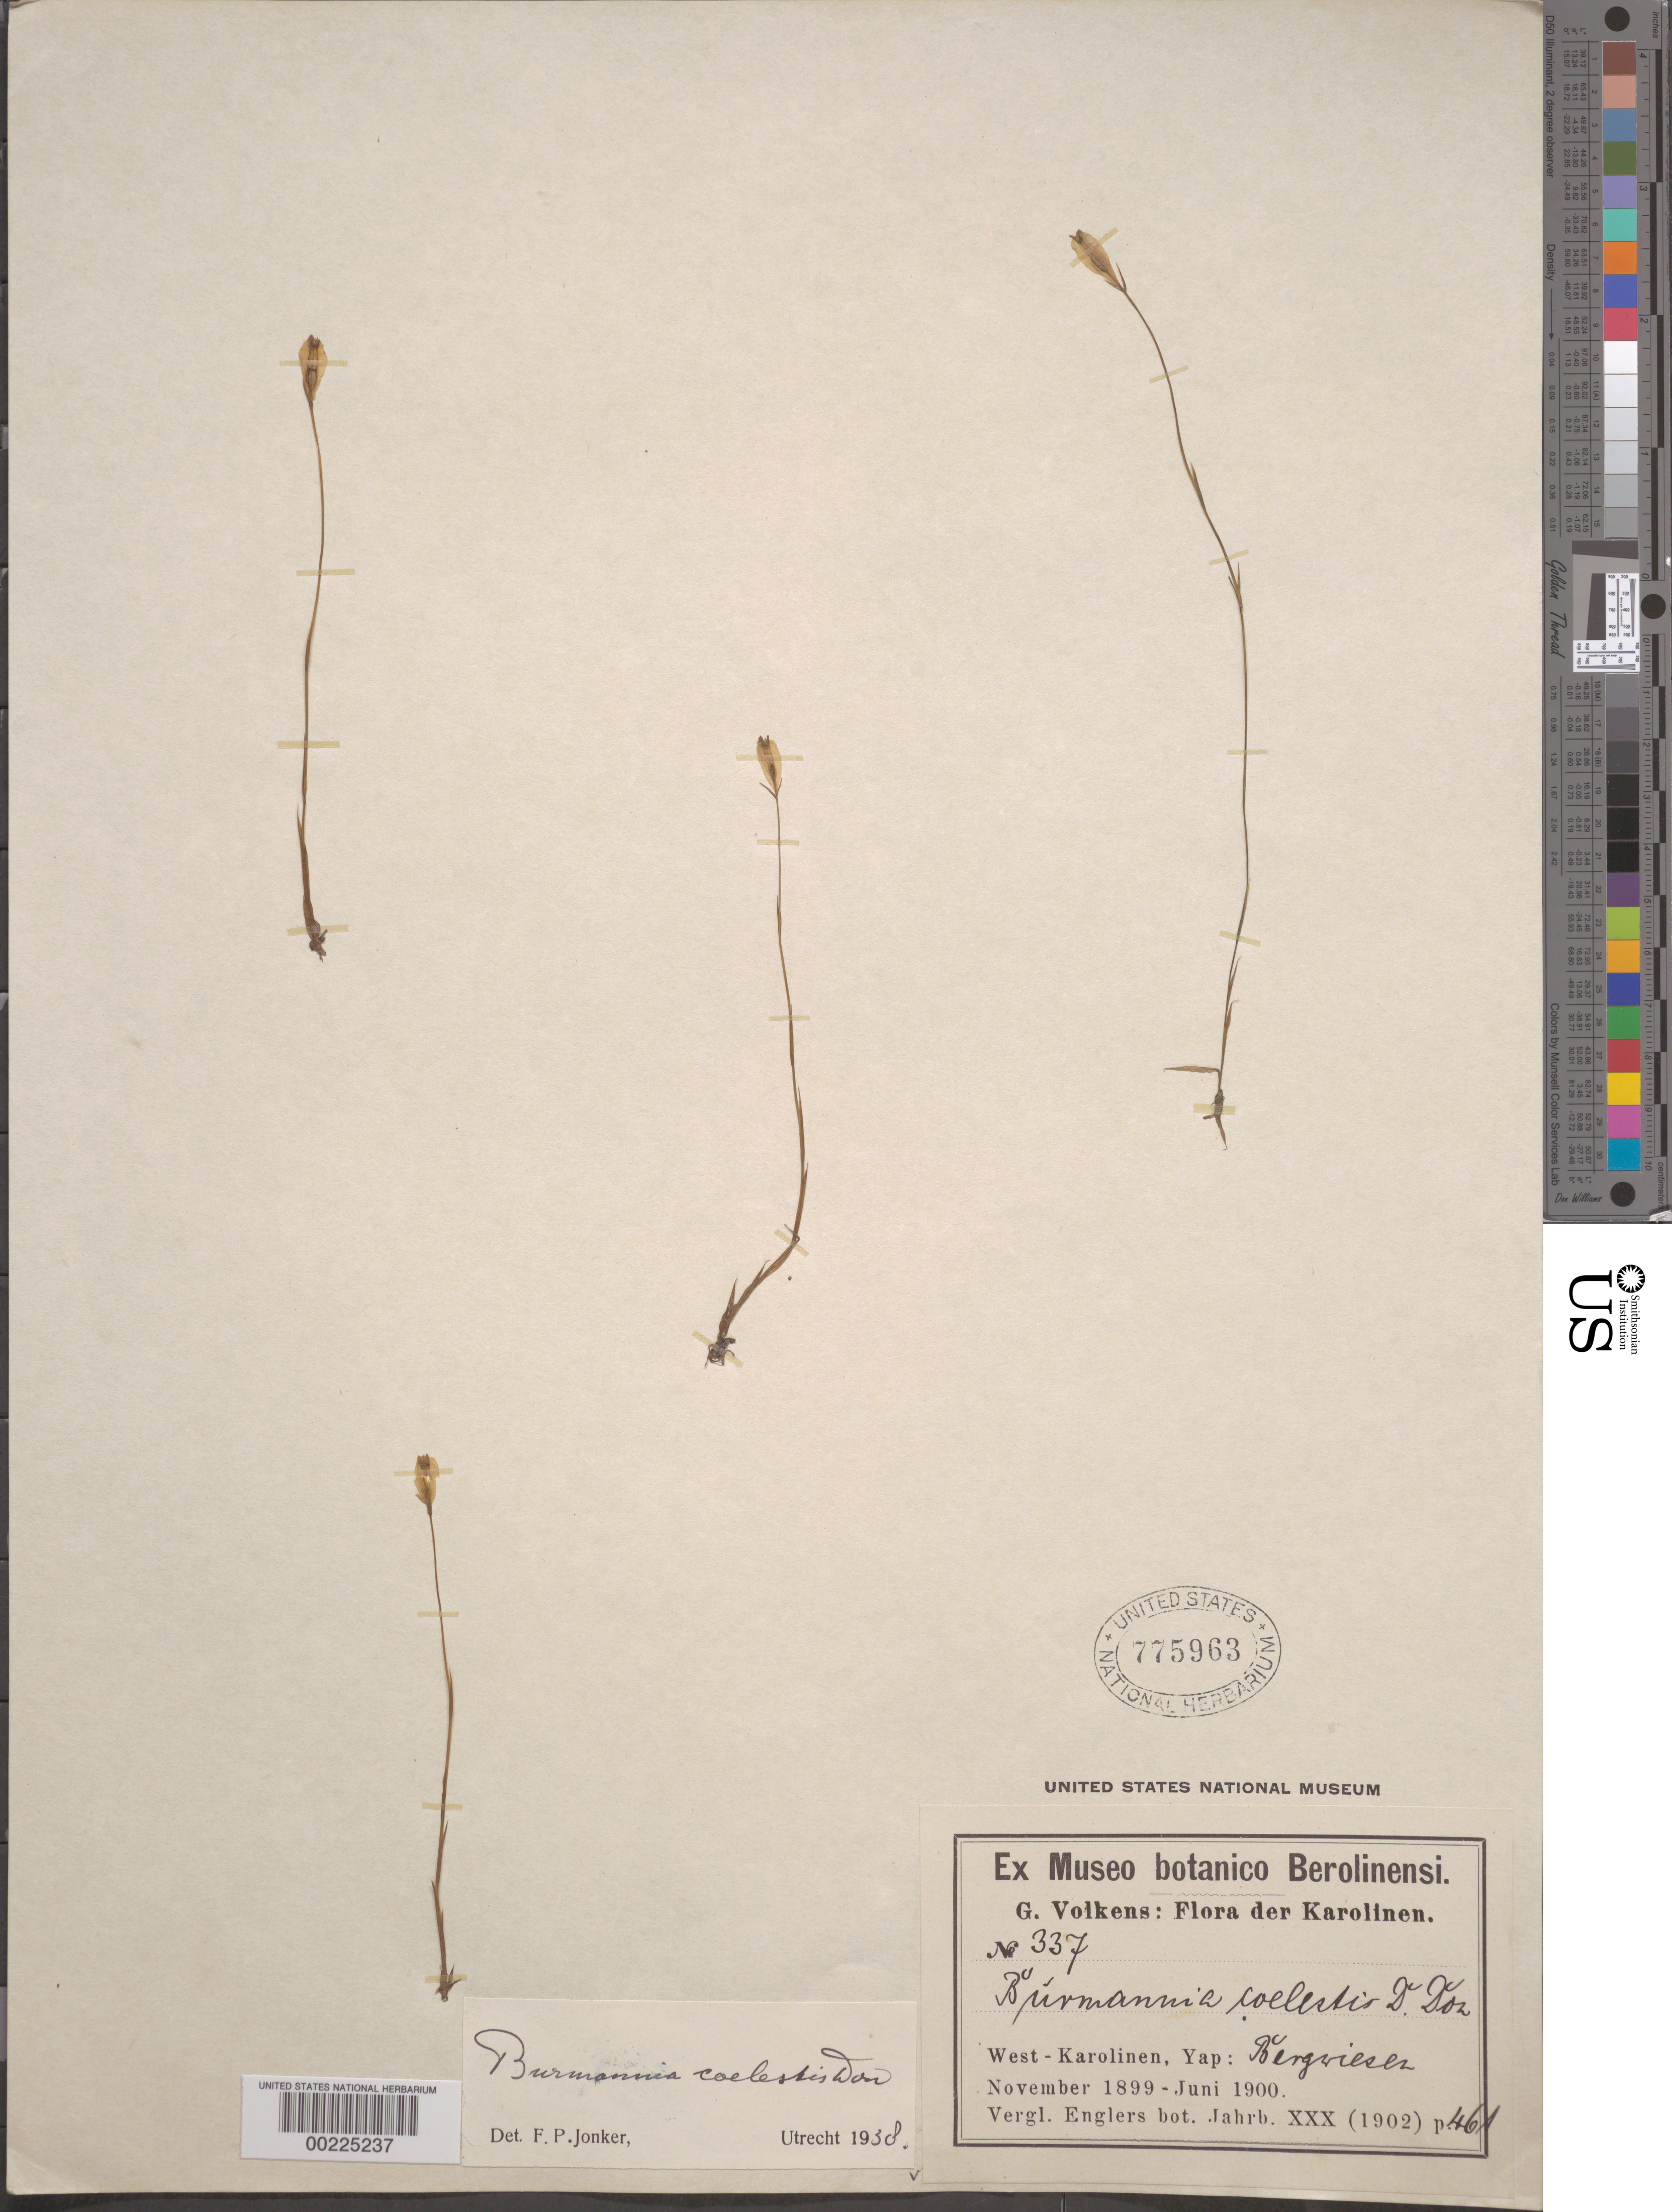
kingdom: Plantae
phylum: Tracheophyta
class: Liliopsida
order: Dioscoreales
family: Burmanniaceae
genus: Burmannia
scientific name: Burmannia coelestis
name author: D. Don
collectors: G. Volkens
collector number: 337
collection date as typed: Nov 1899 to -- Jun 1900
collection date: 1899-11/1900-06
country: Micronesia, Federated States of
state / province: Yap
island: Yap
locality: Bergriesen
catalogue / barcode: US 775963